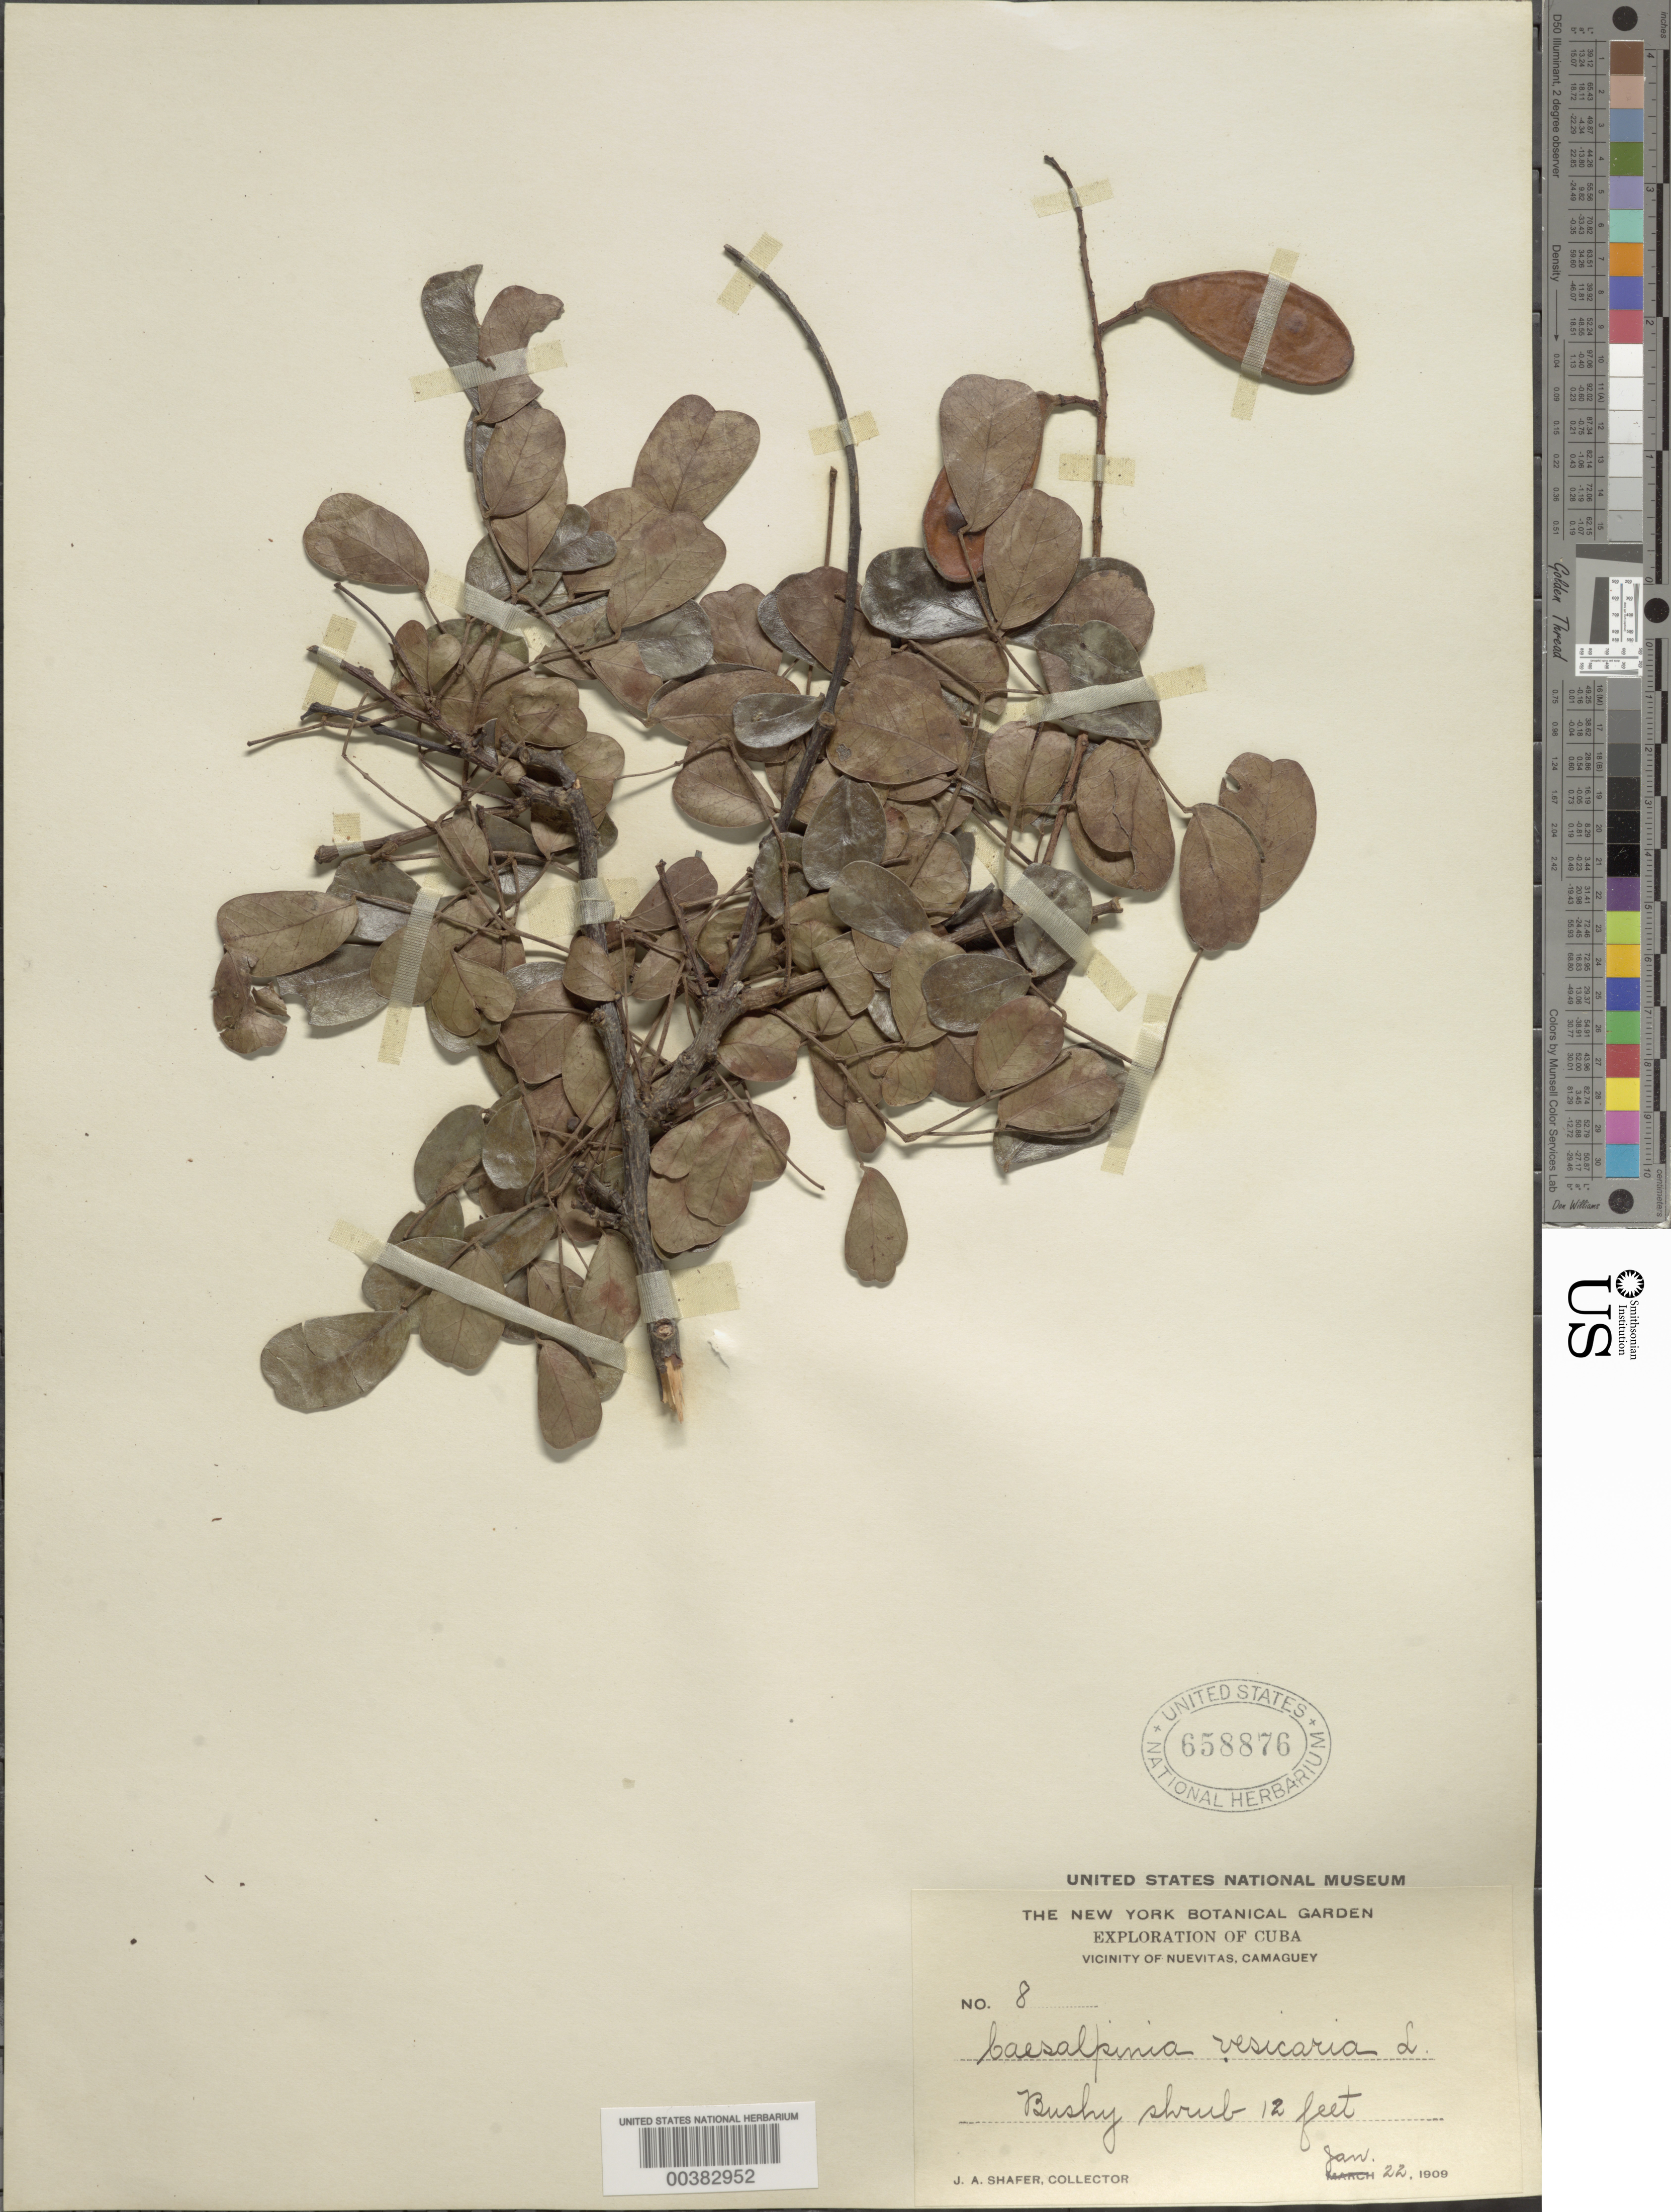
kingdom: Plantae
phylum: Tracheophyta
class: Magnoliopsida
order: Fabales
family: Fabaceae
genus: Tara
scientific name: Tara vesicaria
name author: (L.) Molinari et al.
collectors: J. A. Shafer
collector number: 8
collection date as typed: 22 Jan 1909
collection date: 1909-01-22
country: Cuba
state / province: Camagüey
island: Greater Antilles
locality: Vicinity of Nuevitas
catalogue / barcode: US 658876